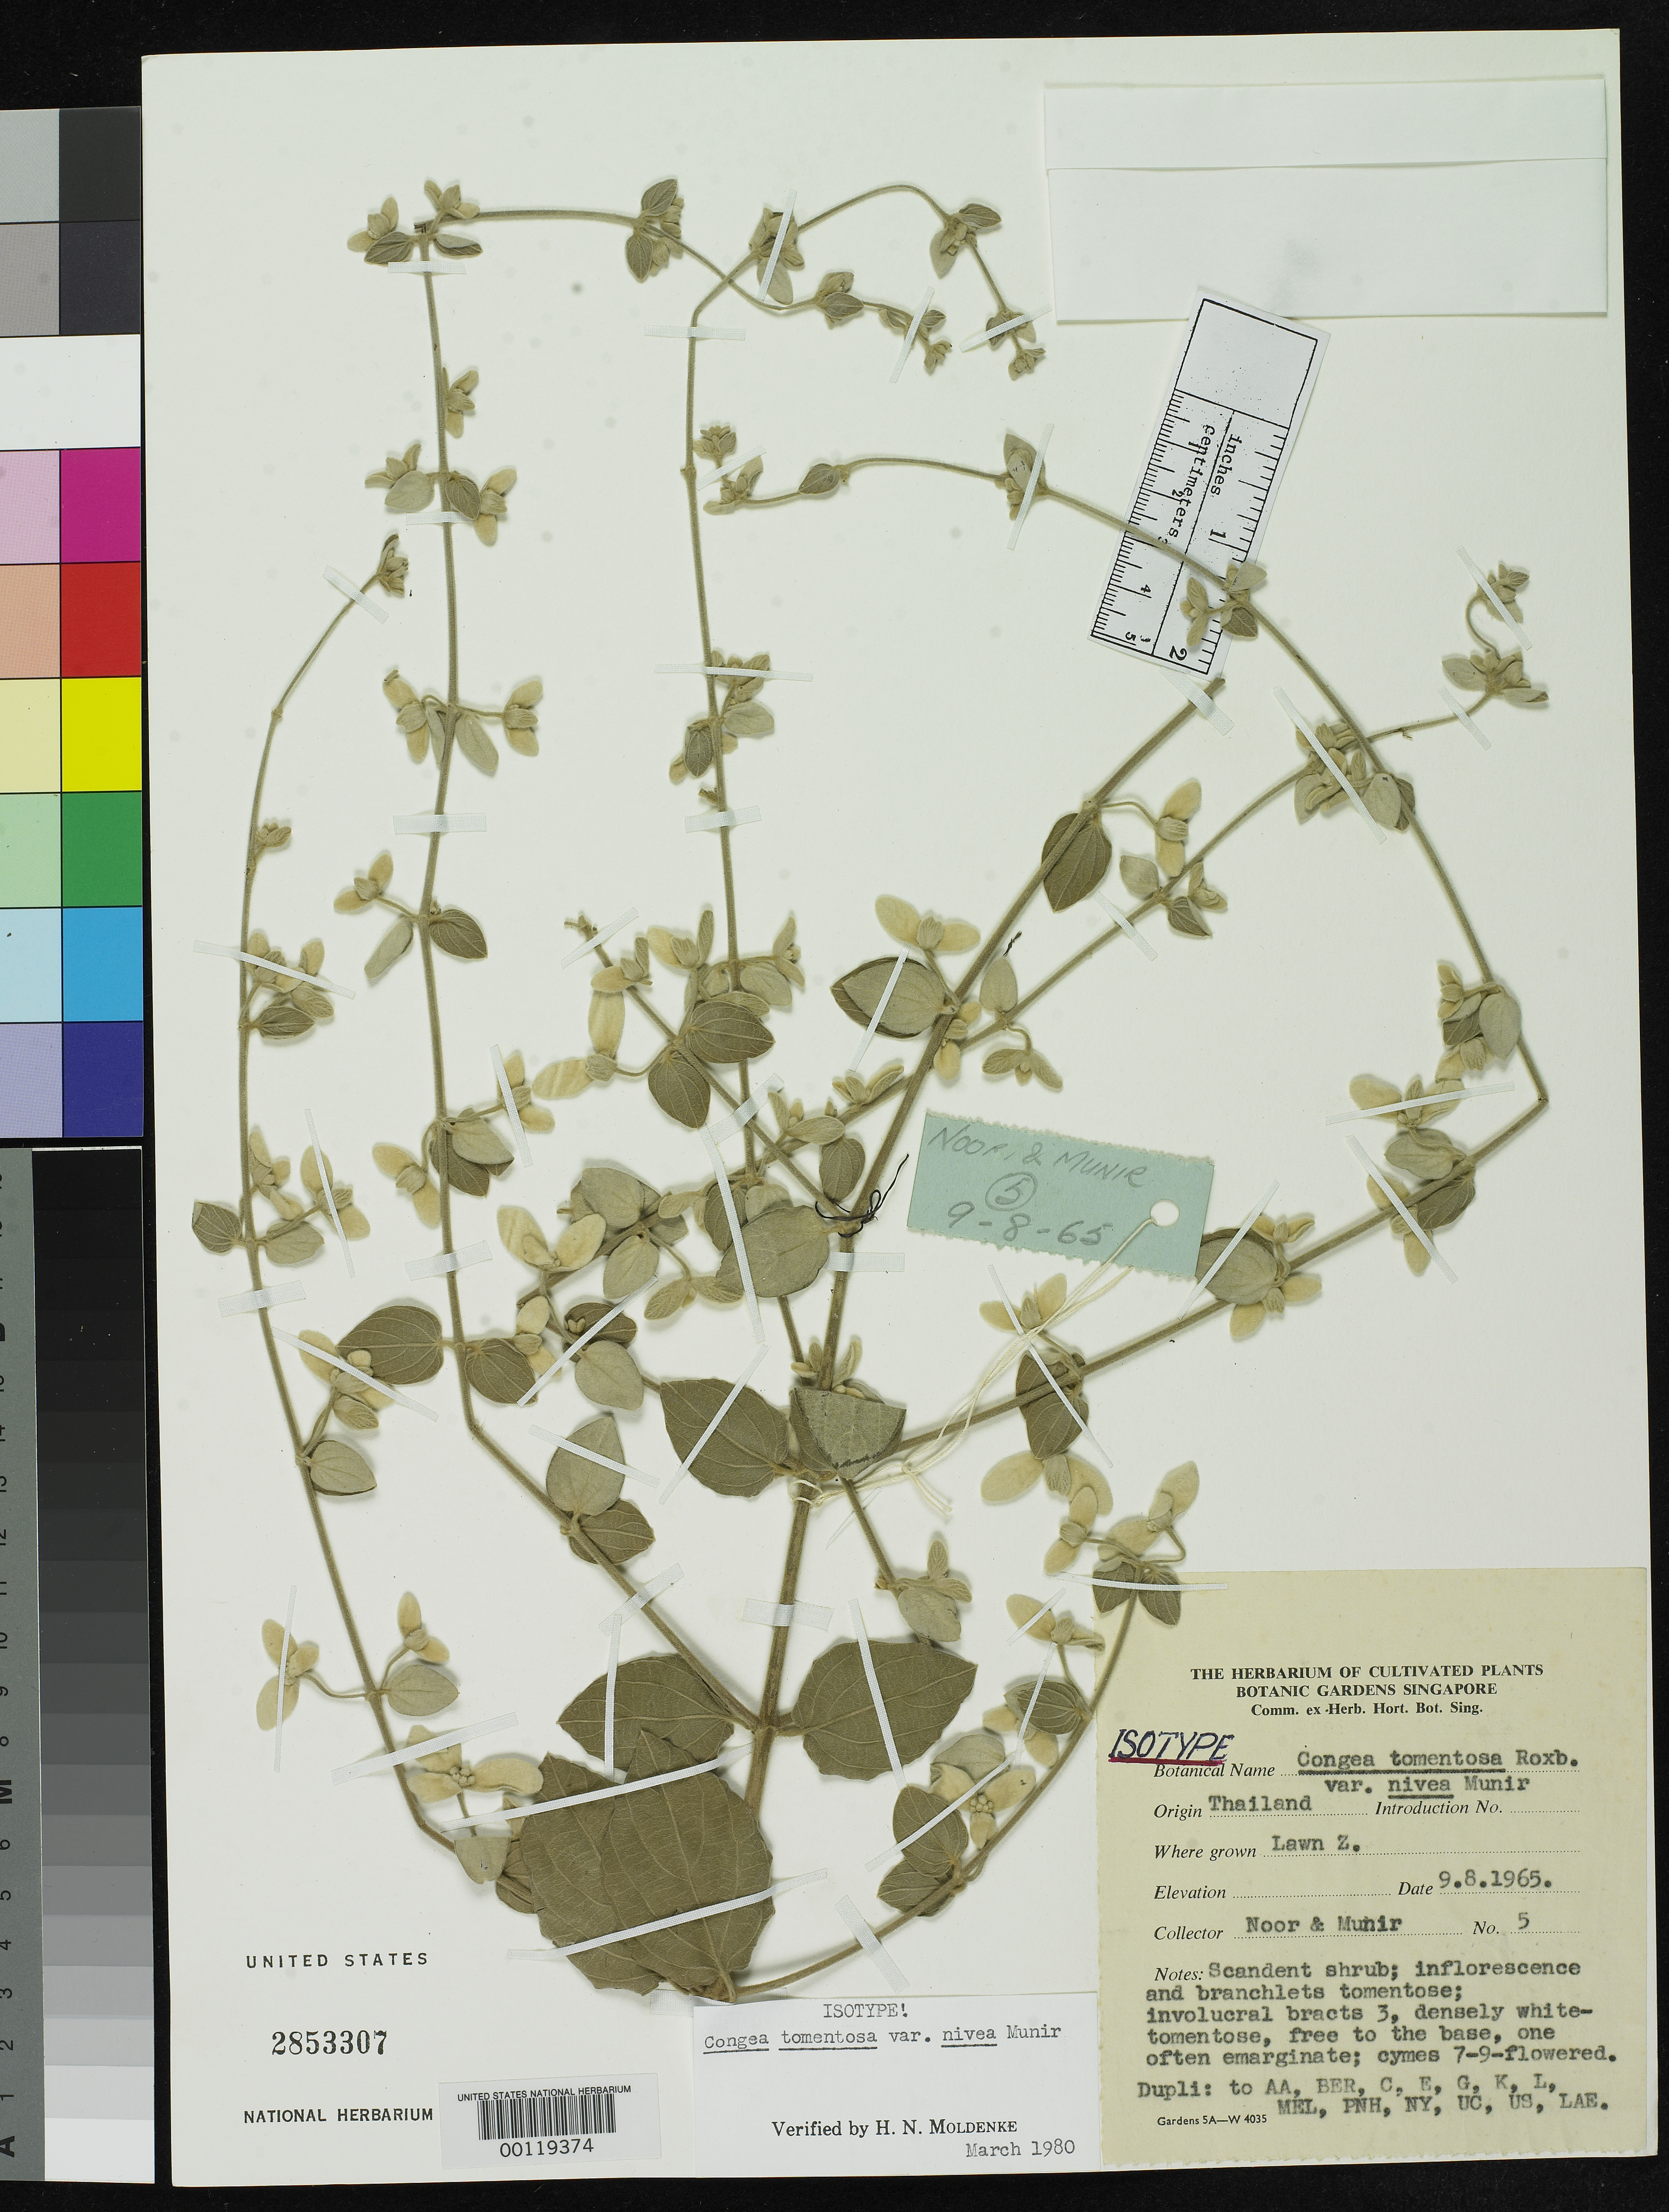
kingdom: Plantae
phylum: Tracheophyta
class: Magnoliopsida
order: Lamiales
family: Lamiaceae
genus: Congea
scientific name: Congea tomentosa var. nivea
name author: Munir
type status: Isotype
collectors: M. Noor & A. Munir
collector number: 5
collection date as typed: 09 Aug 1965 to 08 Sep 1965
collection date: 1965-08-09/1965-09-08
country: Thailand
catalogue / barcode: US 2853307